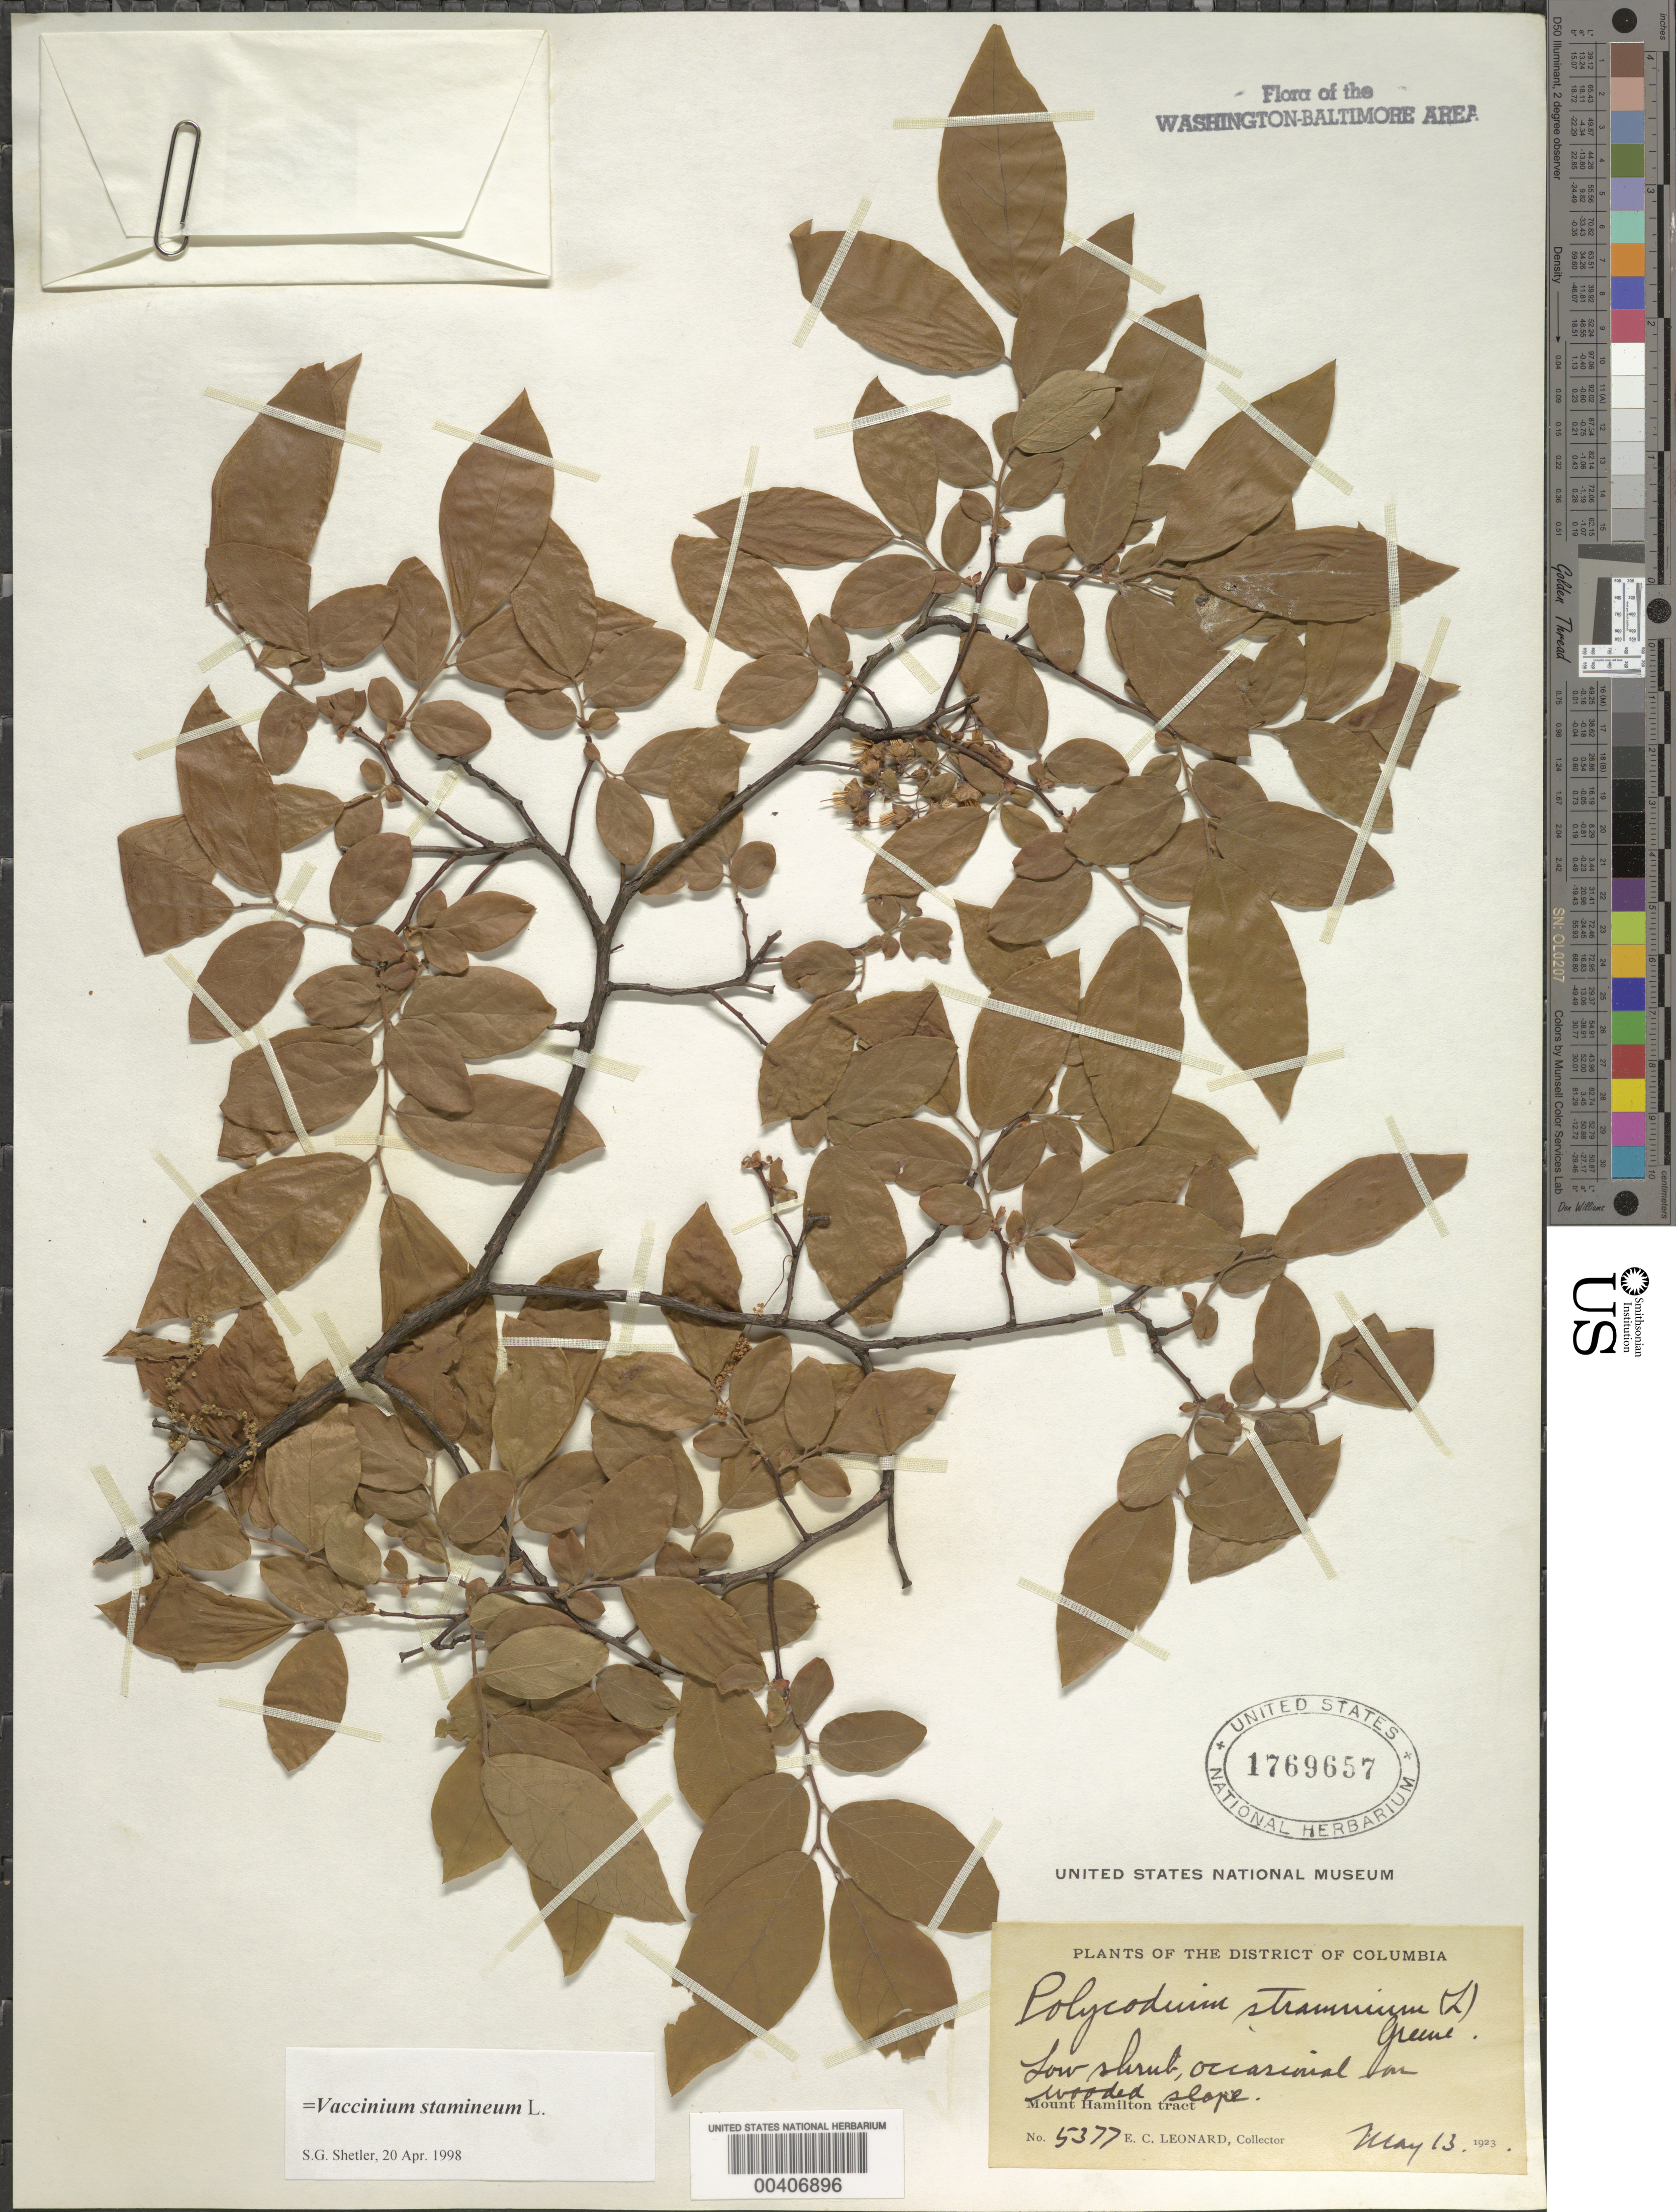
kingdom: Plantae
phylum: Tracheophyta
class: Magnoliopsida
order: Ericales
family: Ericaceae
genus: Vaccinium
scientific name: Vaccinium stamineum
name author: L.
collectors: E. C. Leonard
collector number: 5377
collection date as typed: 13 May 1923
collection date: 1923-05-13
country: United States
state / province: District of Columbia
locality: Mount Hamilton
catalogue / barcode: US 1769657